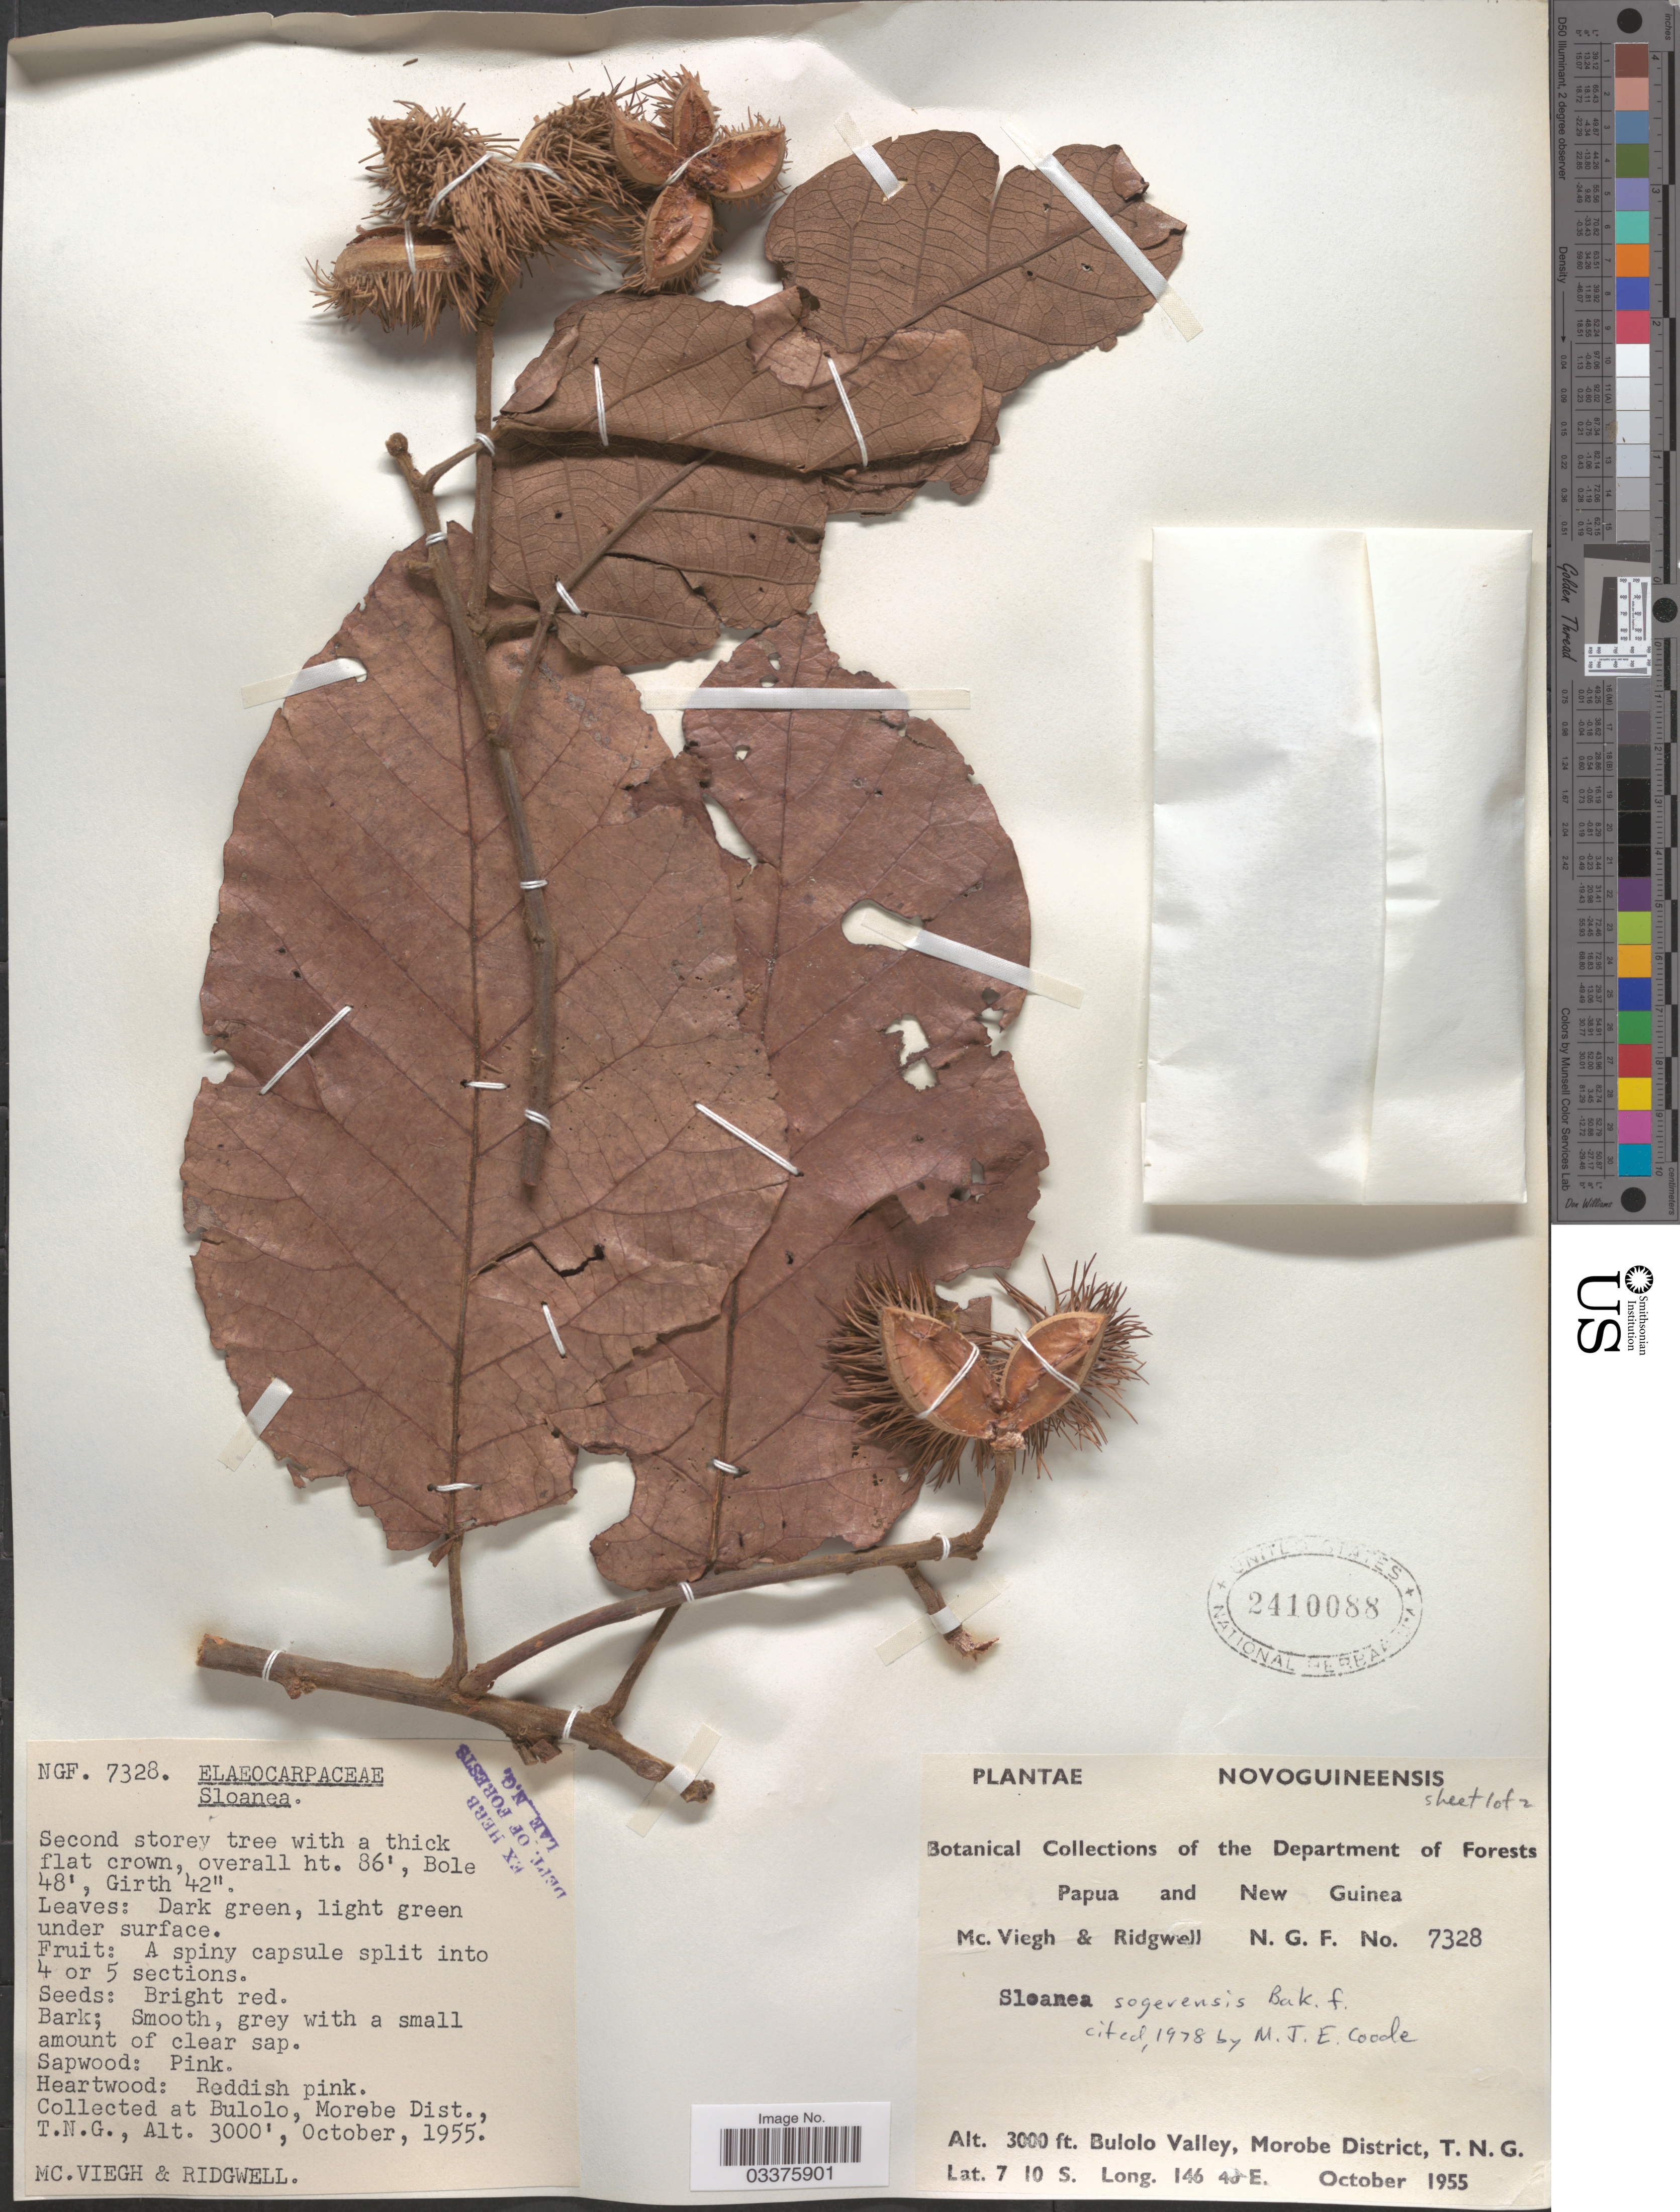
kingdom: Plantae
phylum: Tracheophyta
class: Magnoliopsida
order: Oxalidales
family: Elaeocarpaceae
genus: Sloanea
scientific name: Sloanea sogerensis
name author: Baker f.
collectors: McViegh, -- & Ridgwell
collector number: N.G.F.7328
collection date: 1955-10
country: Papua New Guinea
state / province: Morobe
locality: Bulolo Valley, Morobe District, T.N.G. Novoguineensis. Papua and New Guinea. Morobe Dist.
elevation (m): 914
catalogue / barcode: US 2410088